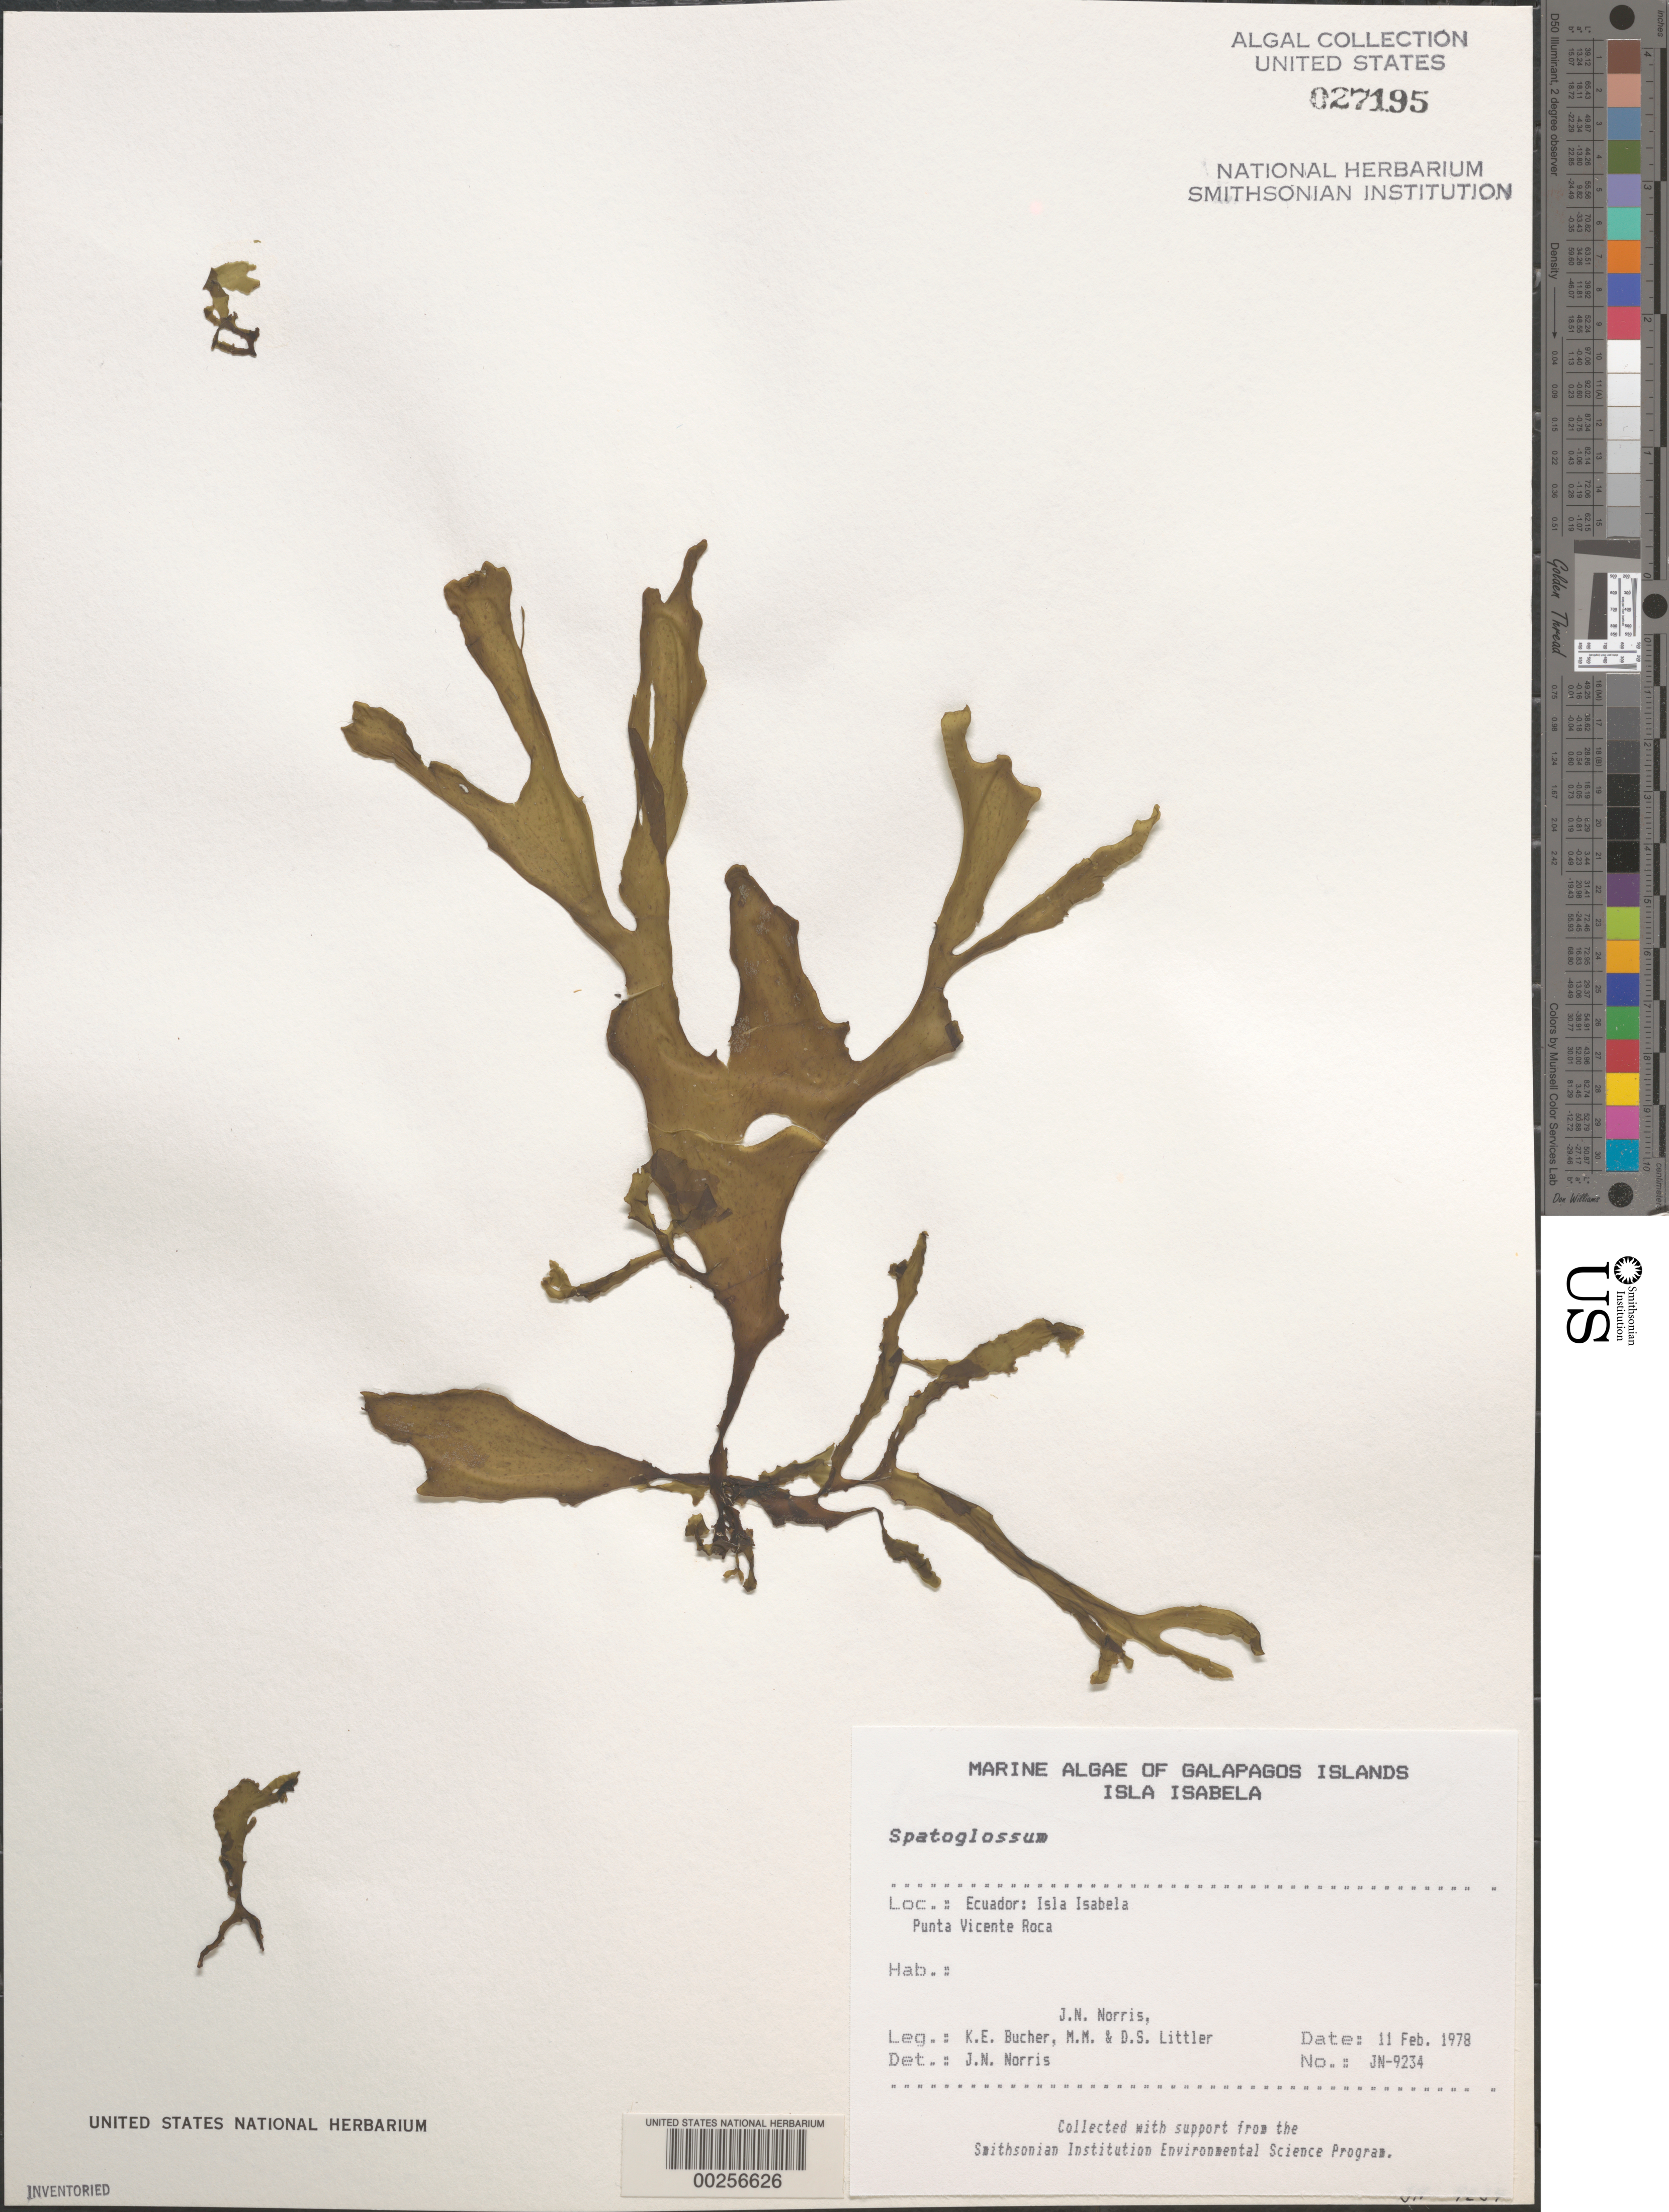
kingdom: Chromista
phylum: Ochrophyta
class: Phaeophyceae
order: Dictyotales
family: Dictyotaceae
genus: Spatoglossum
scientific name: Spatoglossum sp.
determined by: Norris, James N.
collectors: J. N. Norris, K. E. Bucher, M. M. Littler & D. S. Littler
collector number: JN-9234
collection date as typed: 11 Feb 1978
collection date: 1978-02-11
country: Ecuador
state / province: Colón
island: Isabela [Albemarle]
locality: Punta Vicente Roca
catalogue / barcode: US 27195